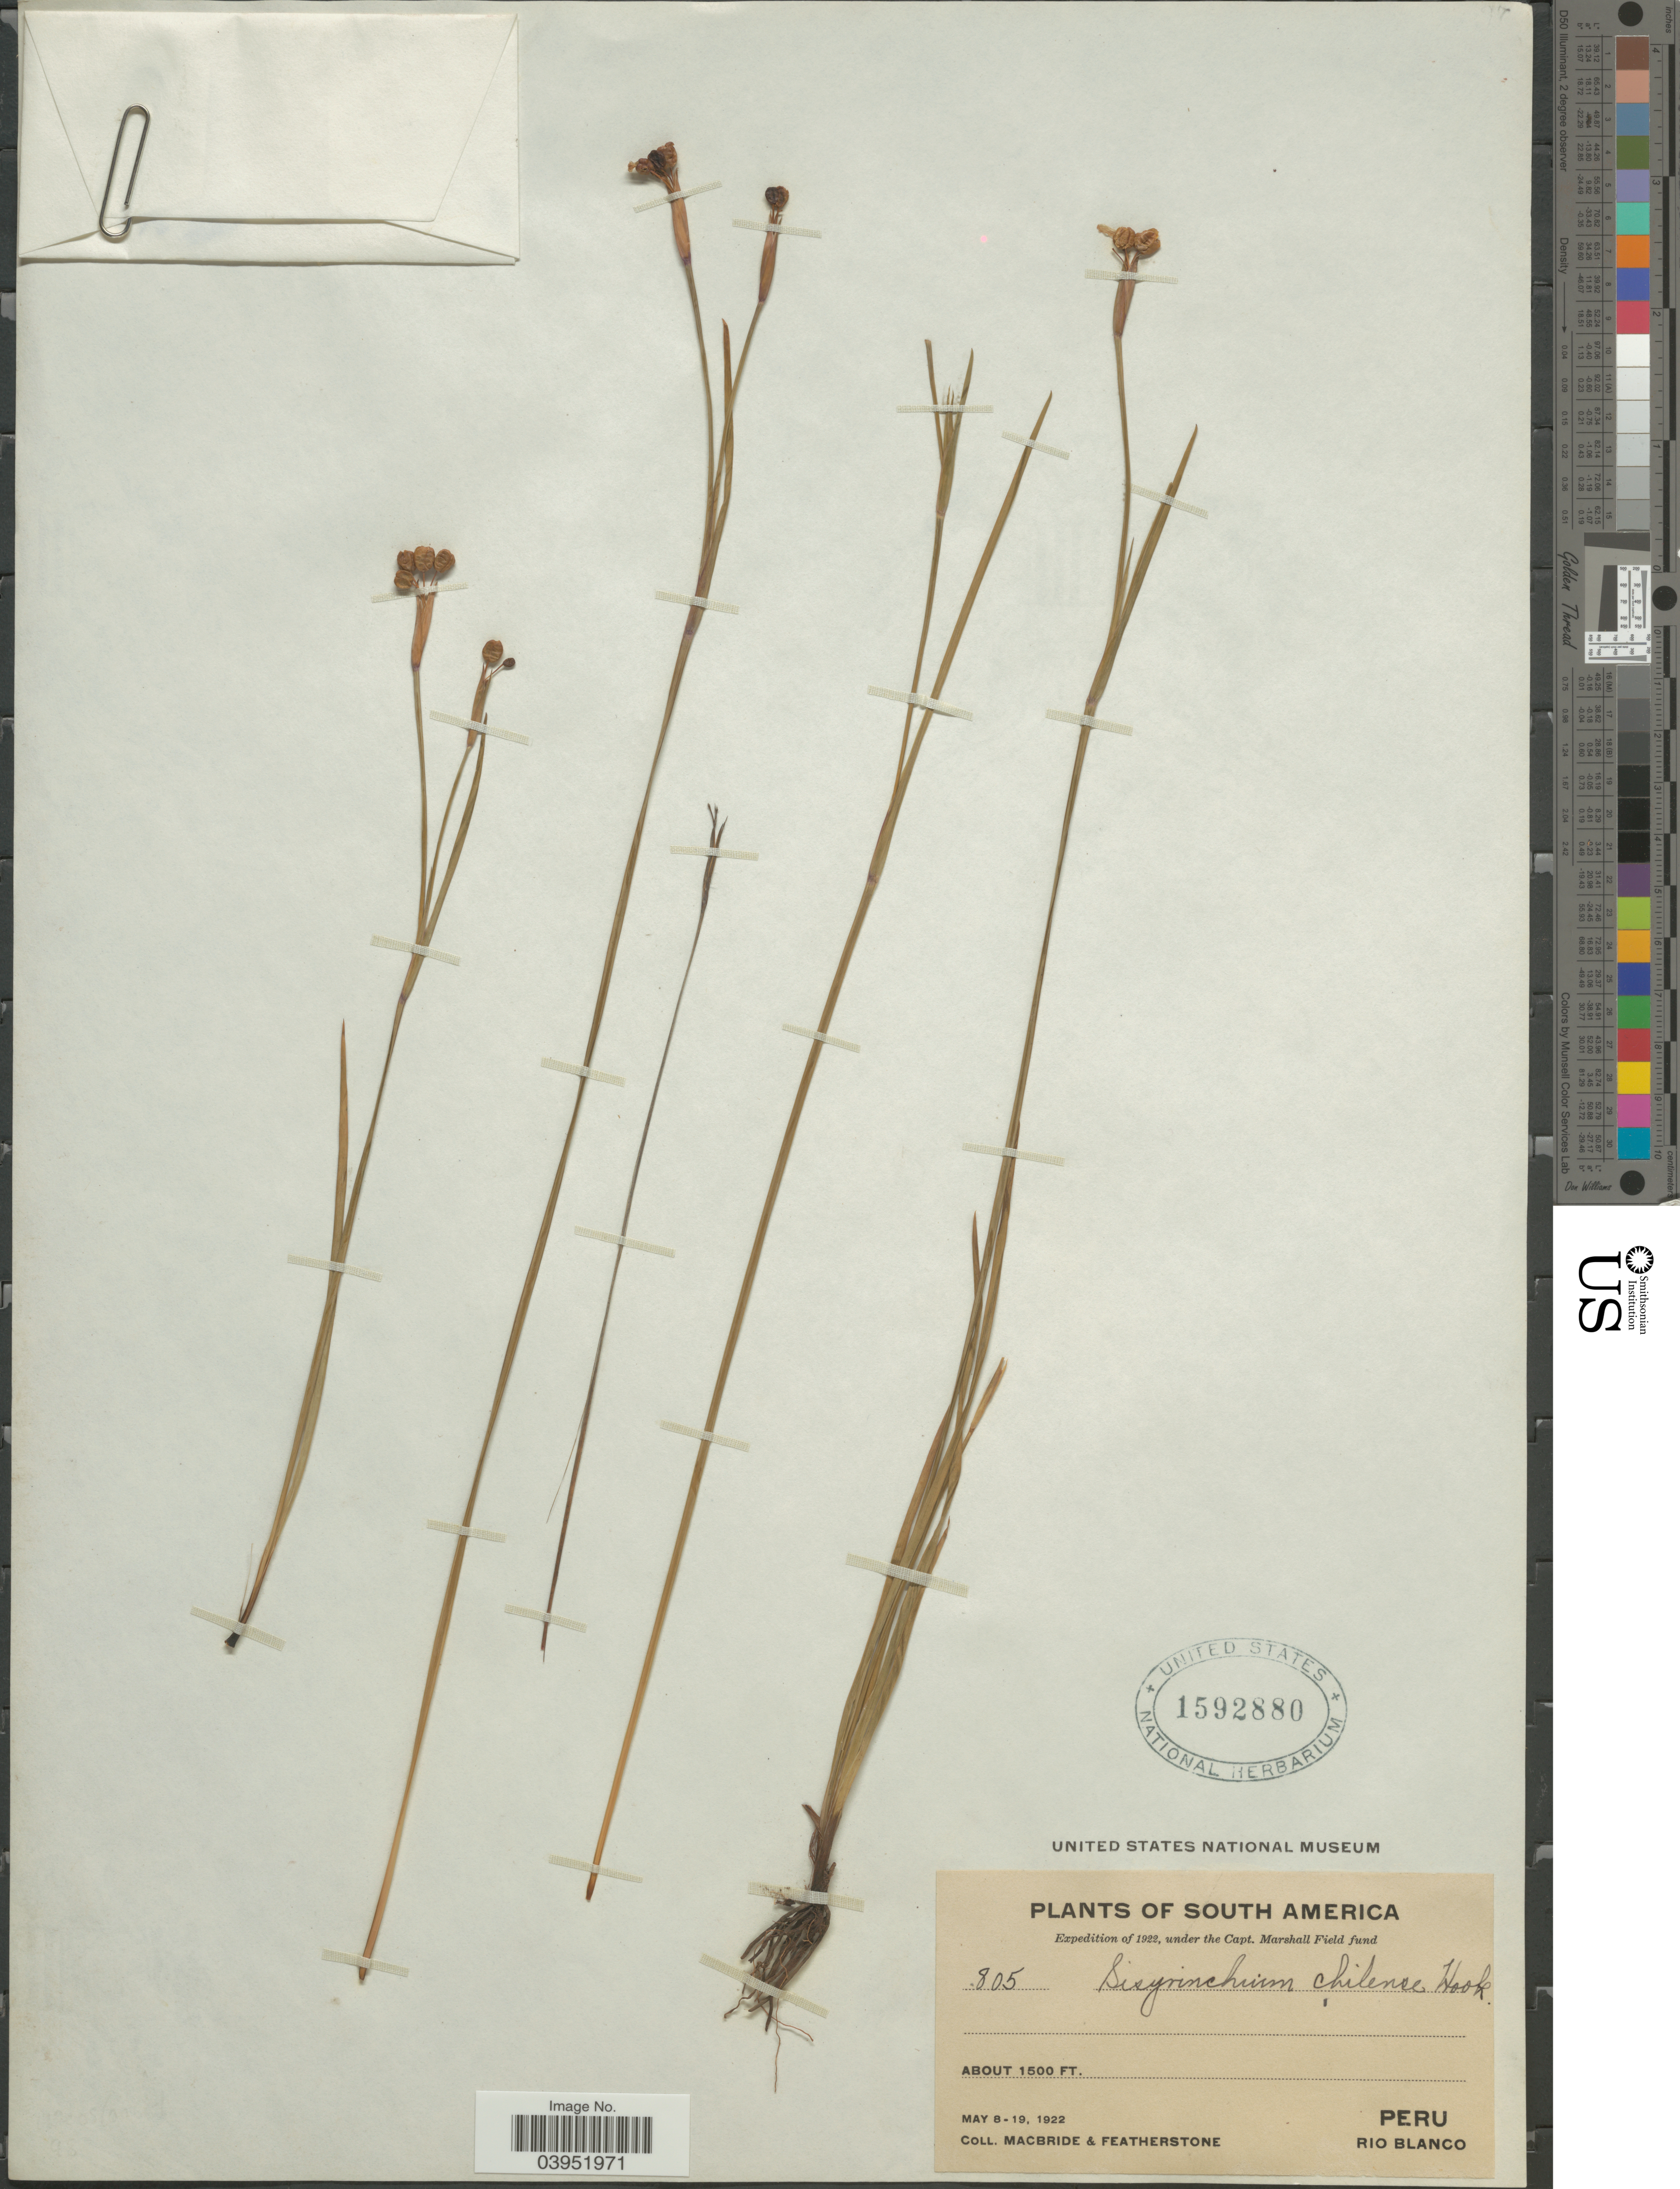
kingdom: Plantae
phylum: Tracheophyta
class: Liliopsida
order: Asparagales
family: Iridaceae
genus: Sisyrinchium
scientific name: Sisyrinchium chilense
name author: Hook.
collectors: Macbride, -- & -. Featherstone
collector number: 805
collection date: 1922-05-08/1922-05-19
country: Peru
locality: Rio Blanco.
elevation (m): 457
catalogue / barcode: US 1592880